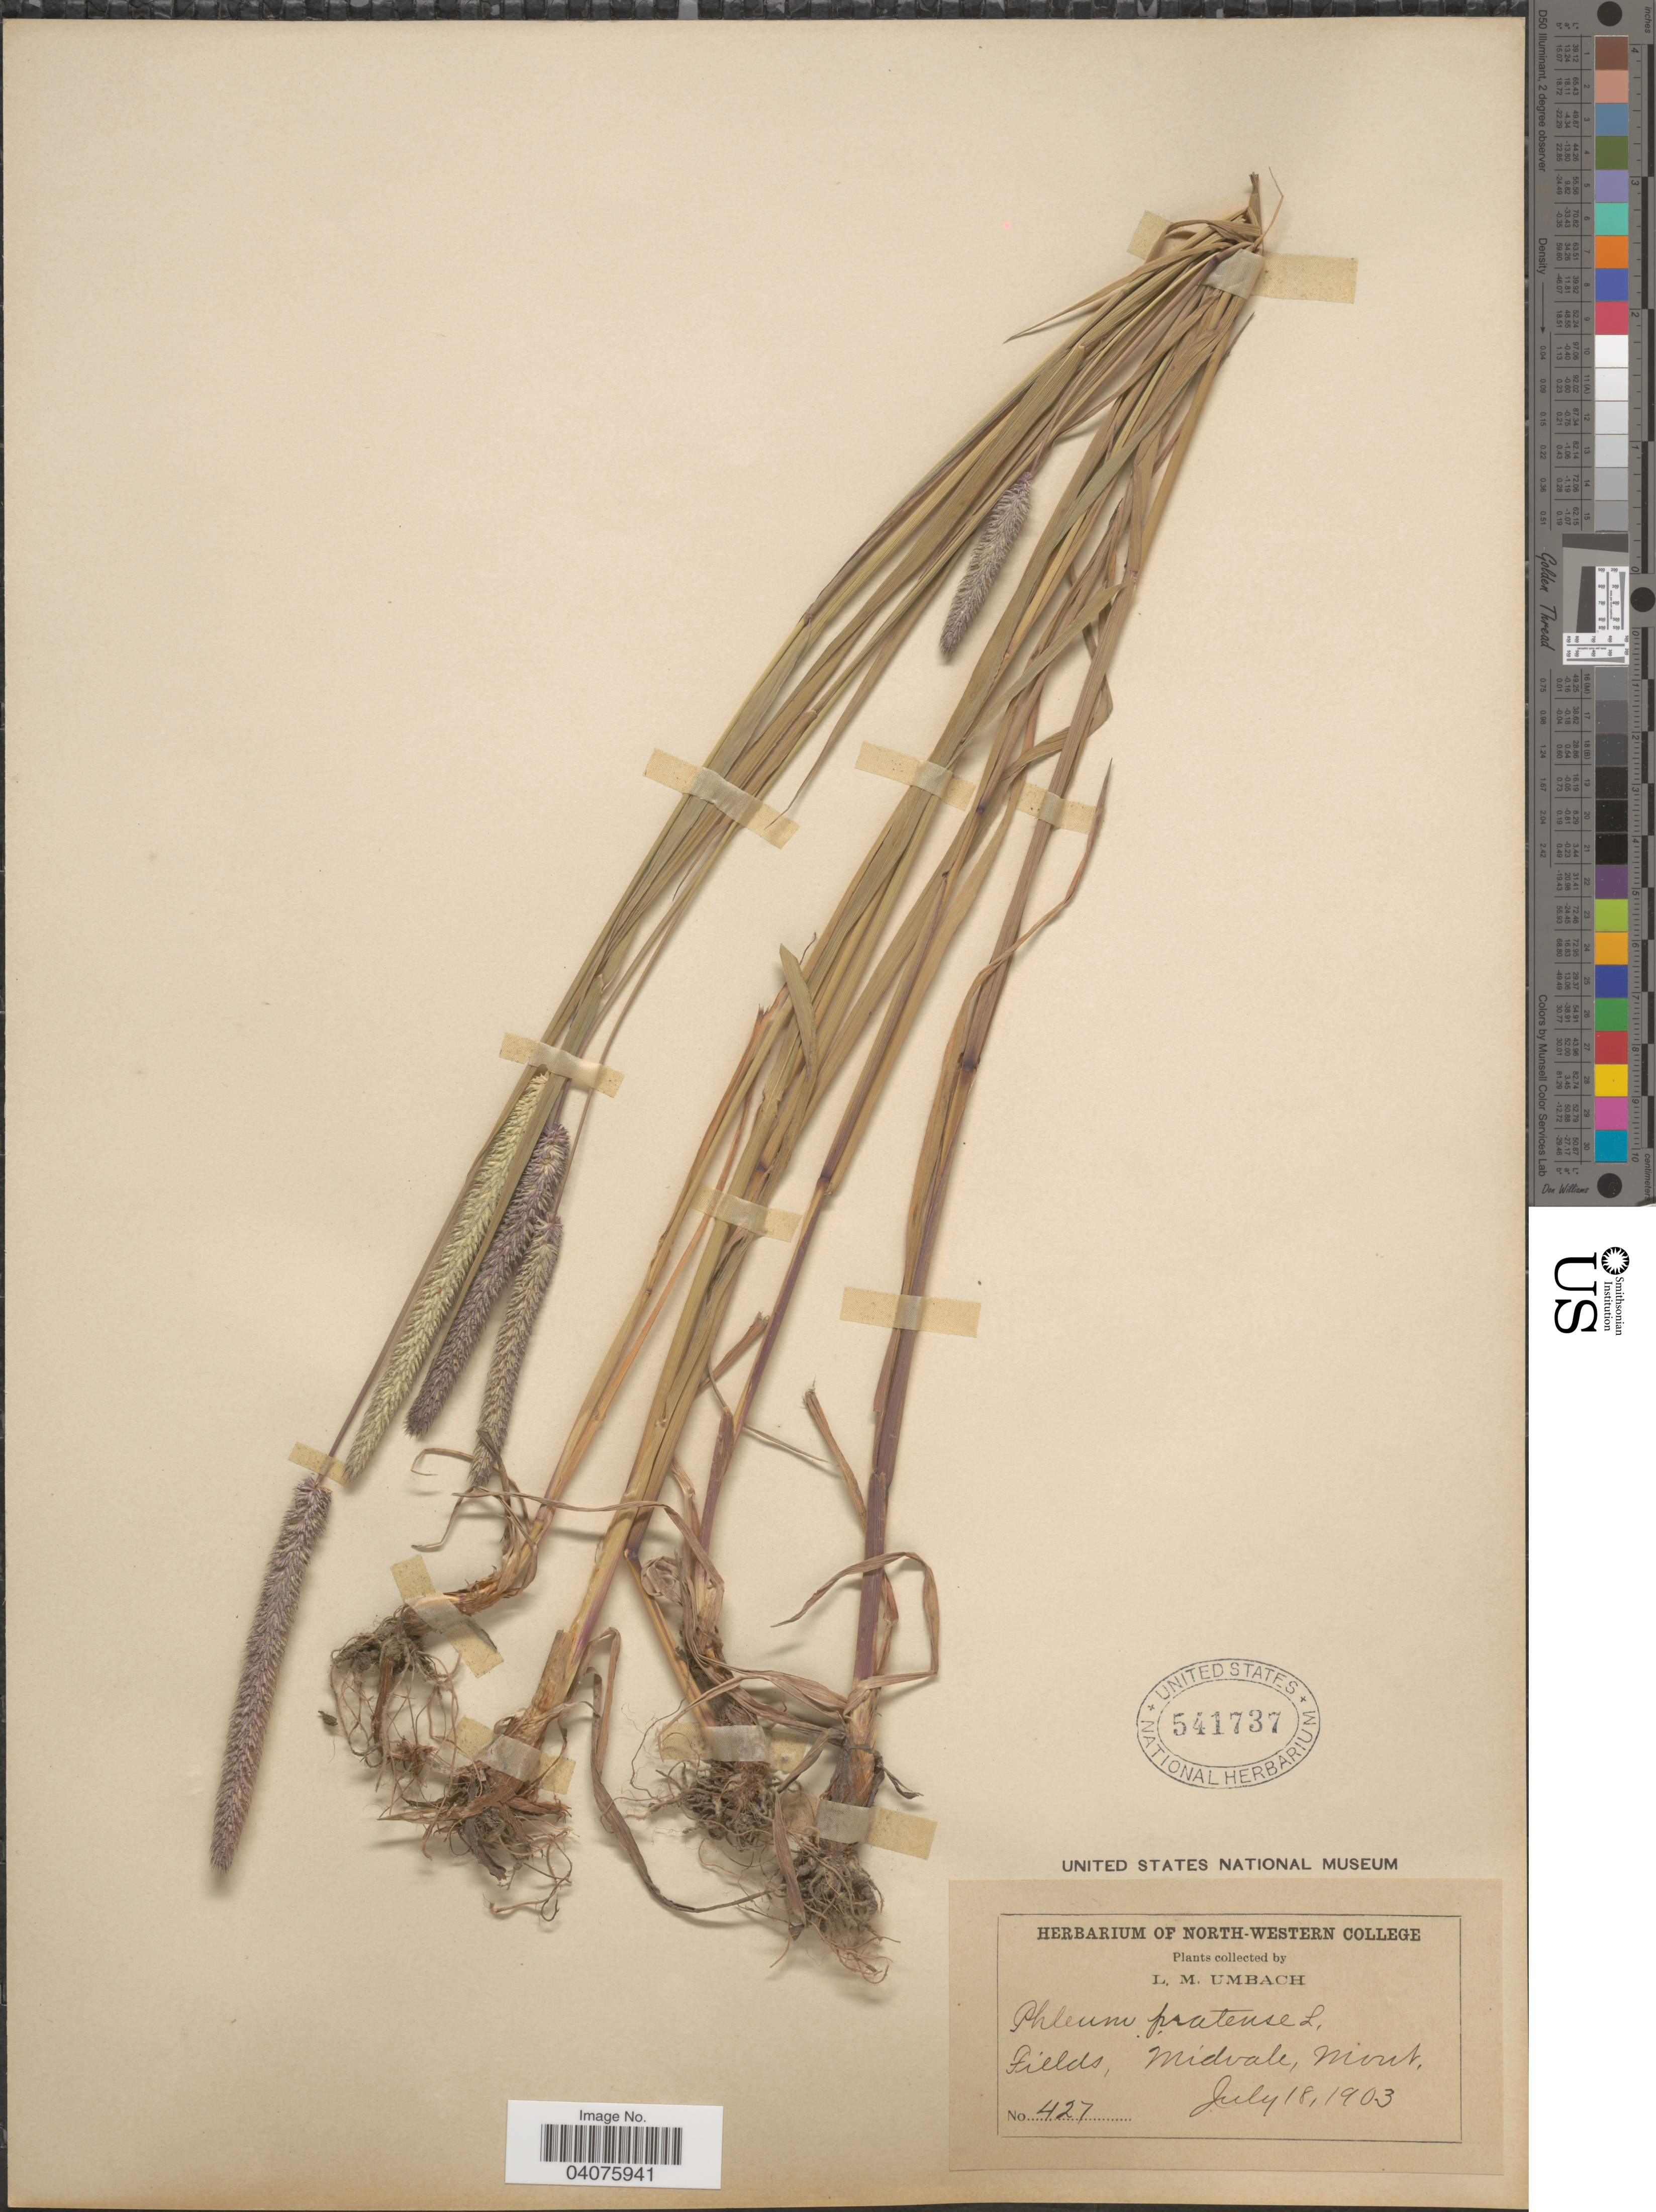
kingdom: Plantae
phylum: Tracheophyta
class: Liliopsida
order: Poales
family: Poaceae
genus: Phleum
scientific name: Phleum pratense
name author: L.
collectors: L. M. Umbach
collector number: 427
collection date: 1903-07-18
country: United States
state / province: Montana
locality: Fields, Midvale.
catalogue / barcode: US 541737